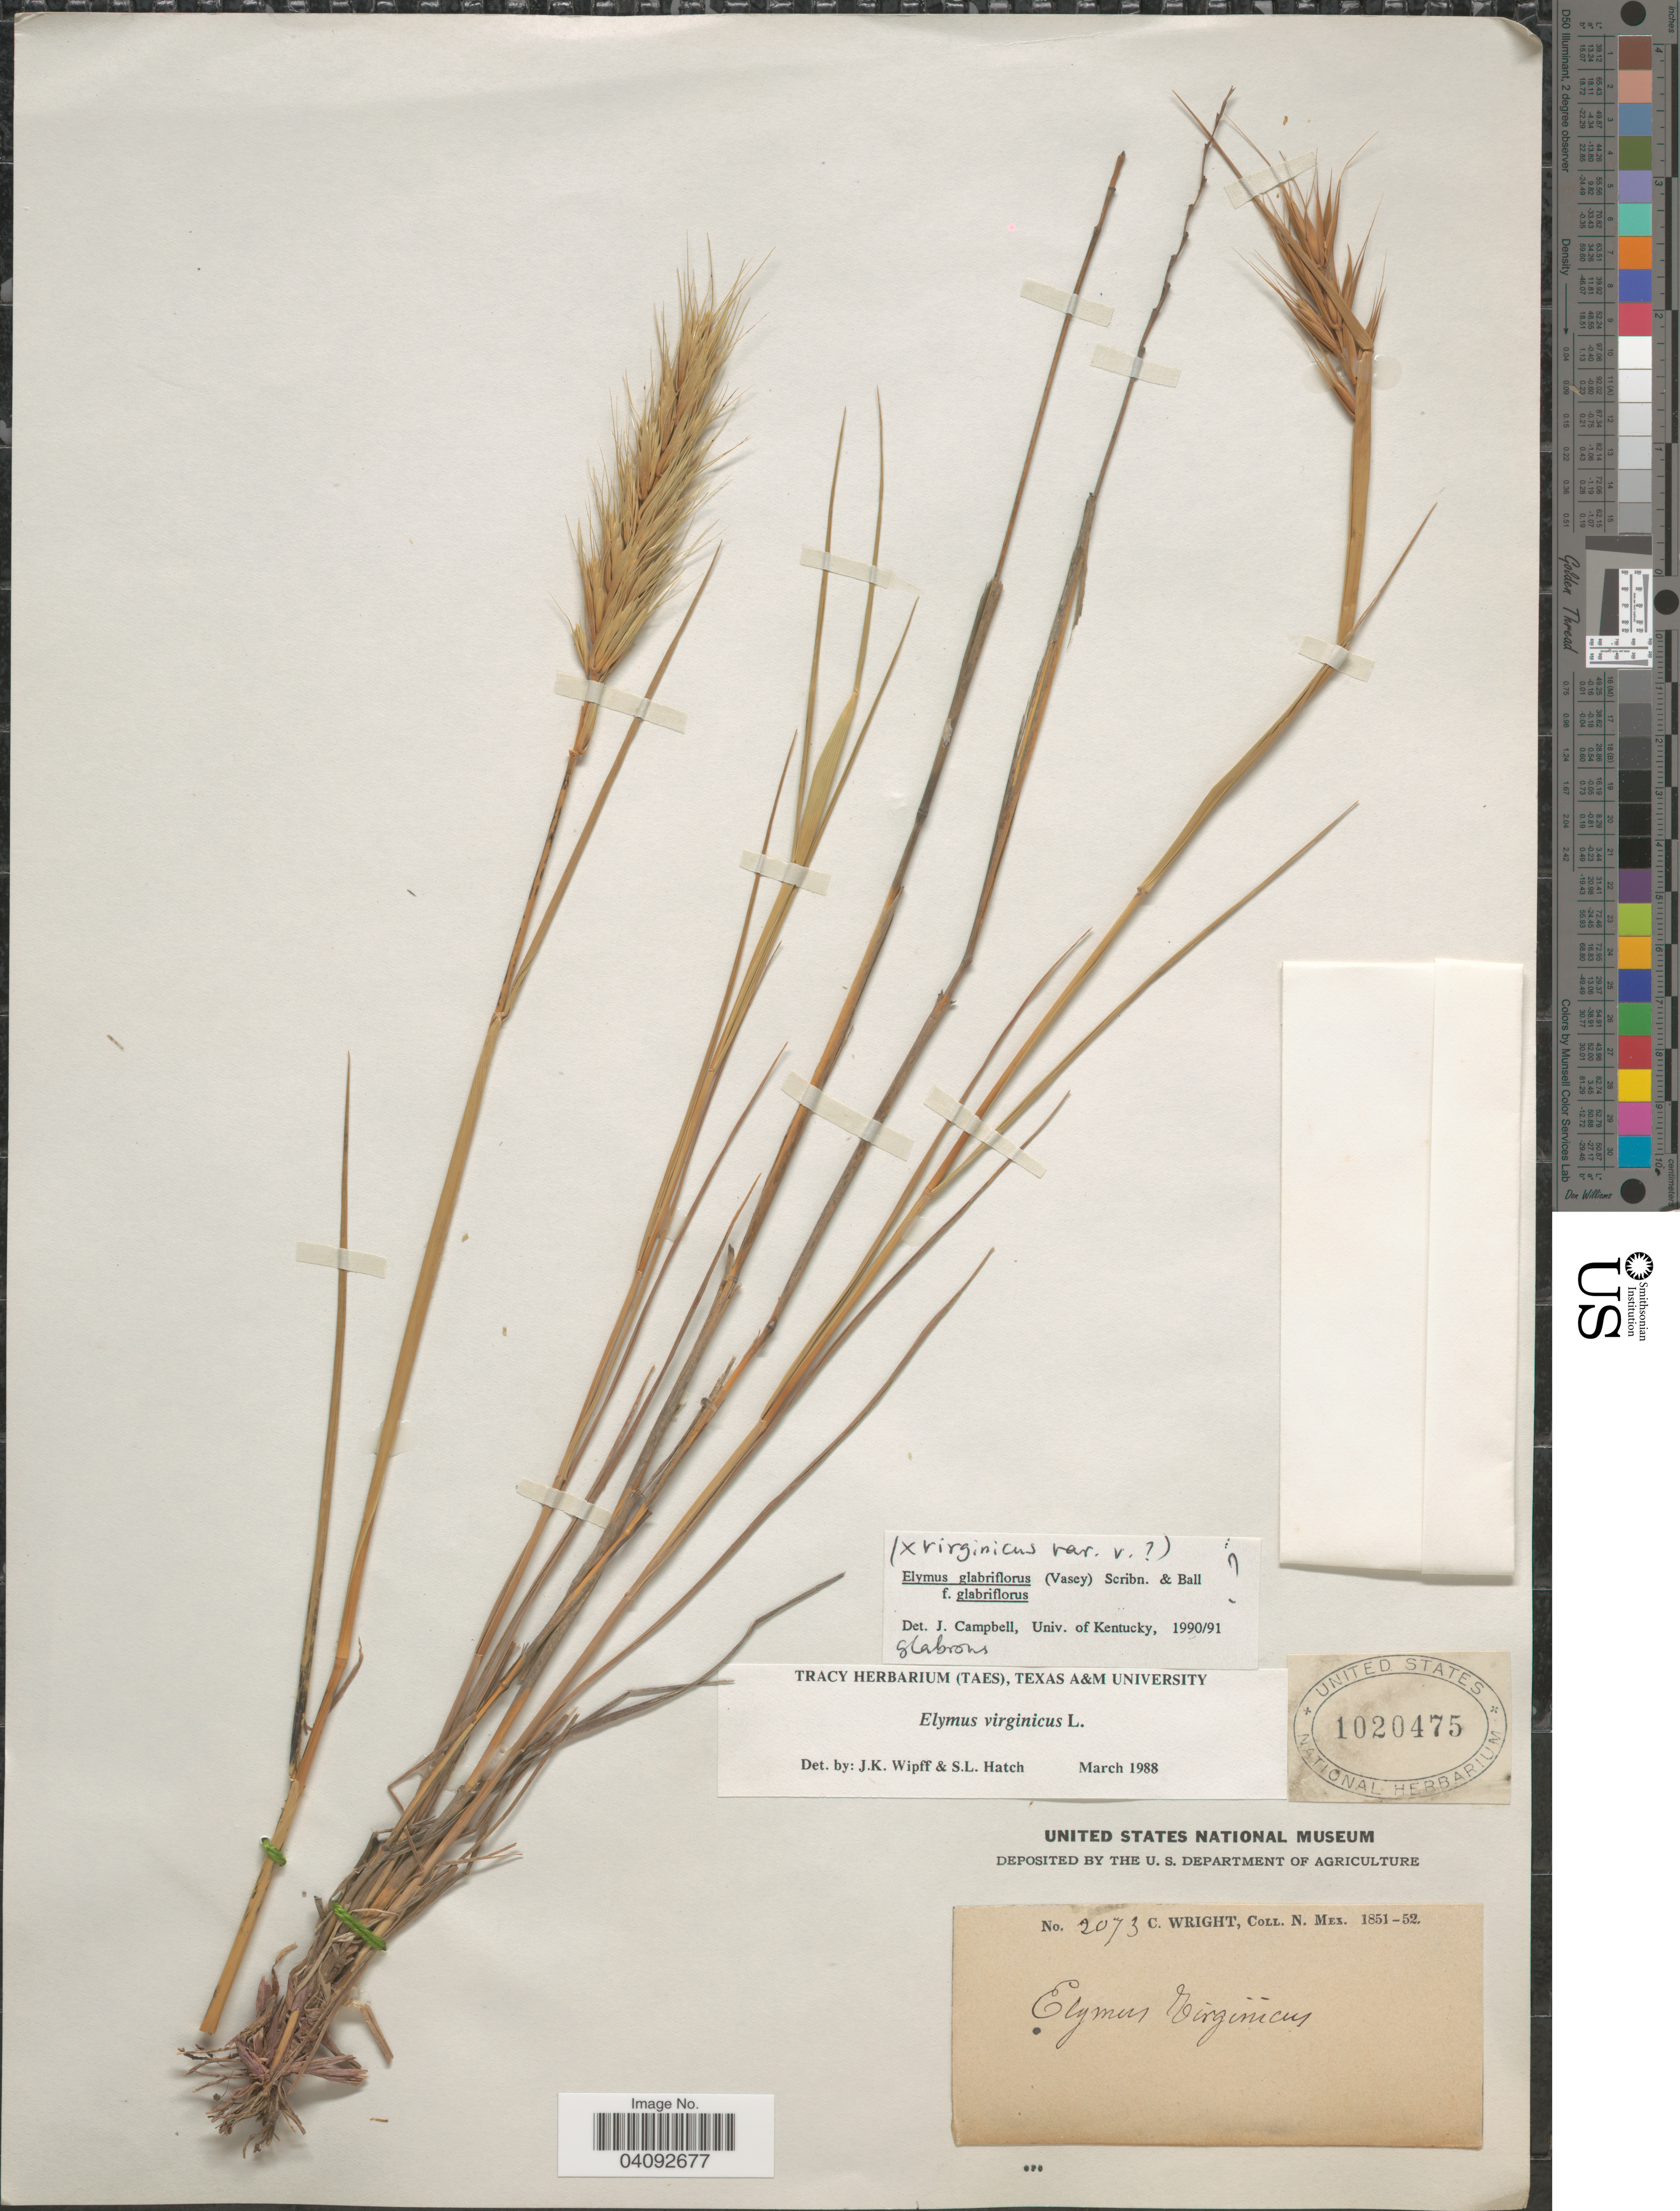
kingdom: Plantae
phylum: Tracheophyta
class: Liliopsida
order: Poales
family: Poaceae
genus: Elymus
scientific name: Elymus glabriflorus var. glabriflorus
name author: (Vasey ex L.H. Dewey) Scribn. & C.R. Ball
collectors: C. Wright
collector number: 2073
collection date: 1851/1852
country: United States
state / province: New Mexico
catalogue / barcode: US 1020475